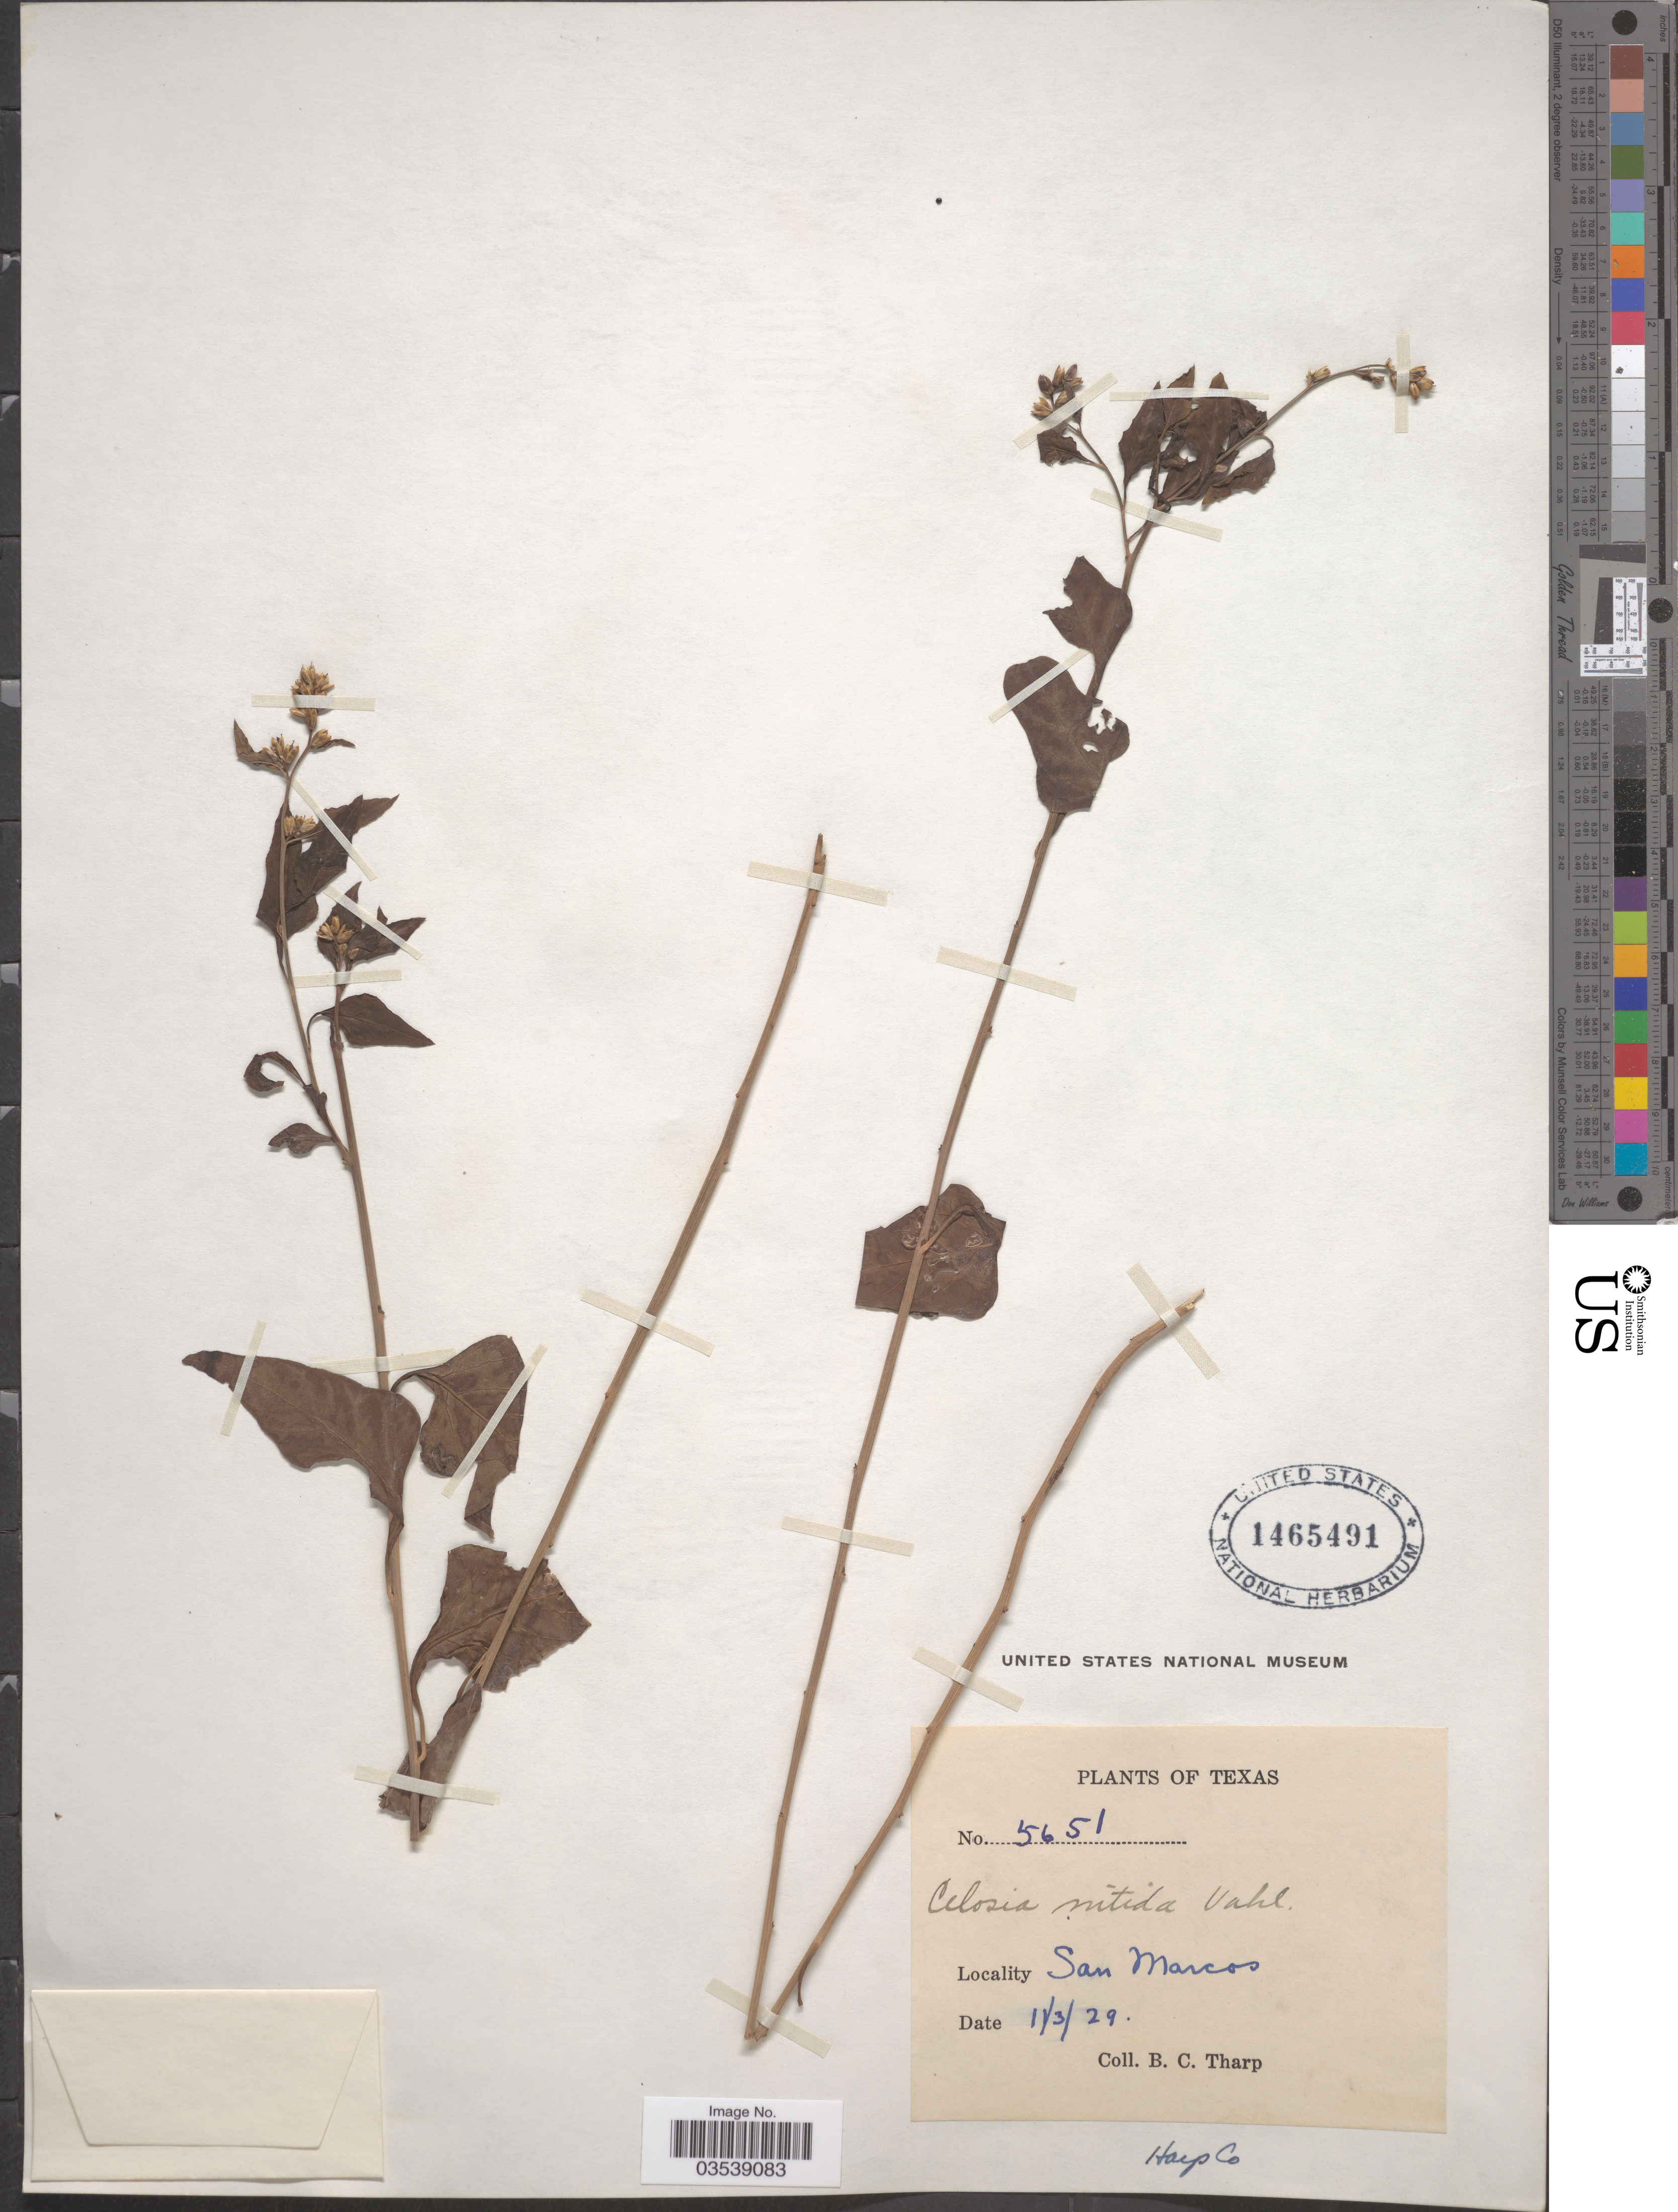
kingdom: Plantae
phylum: Tracheophyta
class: Magnoliopsida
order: Caryophyllales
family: Amaranthaceae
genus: Celosia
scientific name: Celosia nitida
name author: Vahl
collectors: B. C. Tharp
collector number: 5651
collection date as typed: Transcribed d/m/y: 3/11/29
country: United States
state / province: Texas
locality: San Marcos. Hays Co.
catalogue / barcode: US 1465491